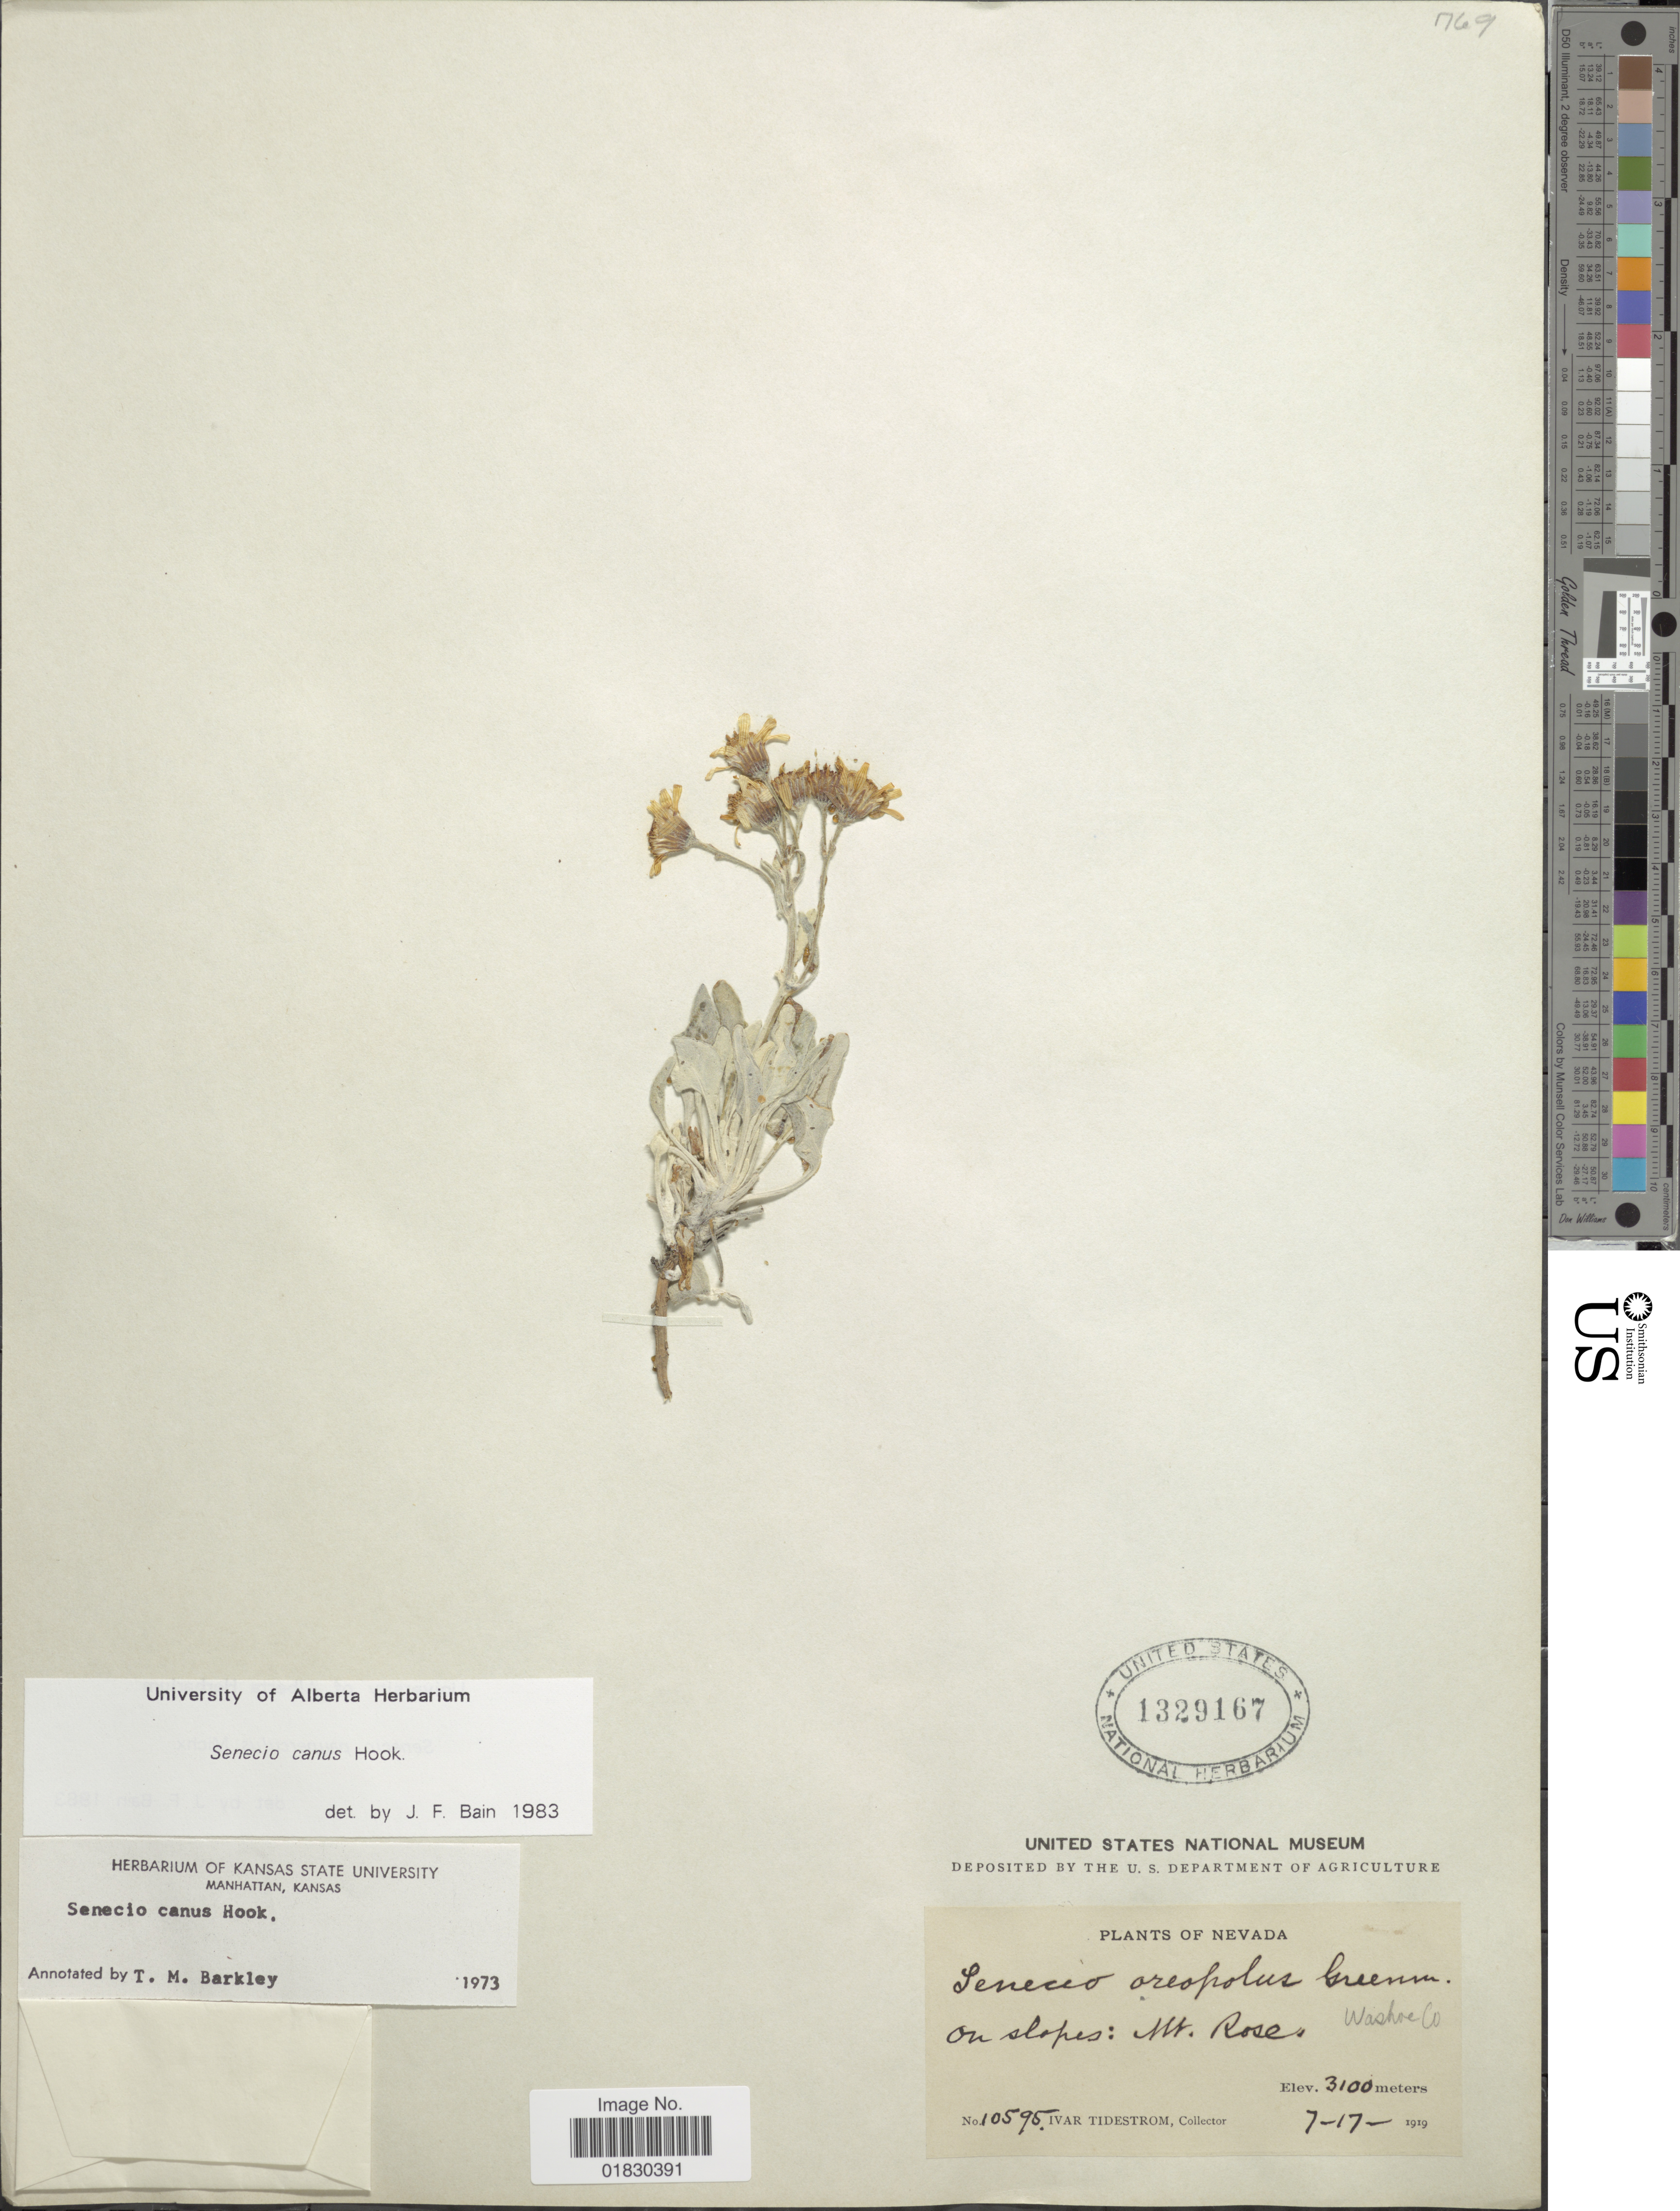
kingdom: Plantae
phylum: Tracheophyta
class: Magnoliopsida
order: Asterales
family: Asteraceae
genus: Packera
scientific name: Packera cana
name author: (Hook.) W.A. Weber & Á. Löve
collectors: I. F. Tidestrom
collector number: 10595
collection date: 1919-07-17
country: United States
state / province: Nevada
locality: On slopes: Mt. Rose, Washoe Co.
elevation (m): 3100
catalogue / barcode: US 1329167